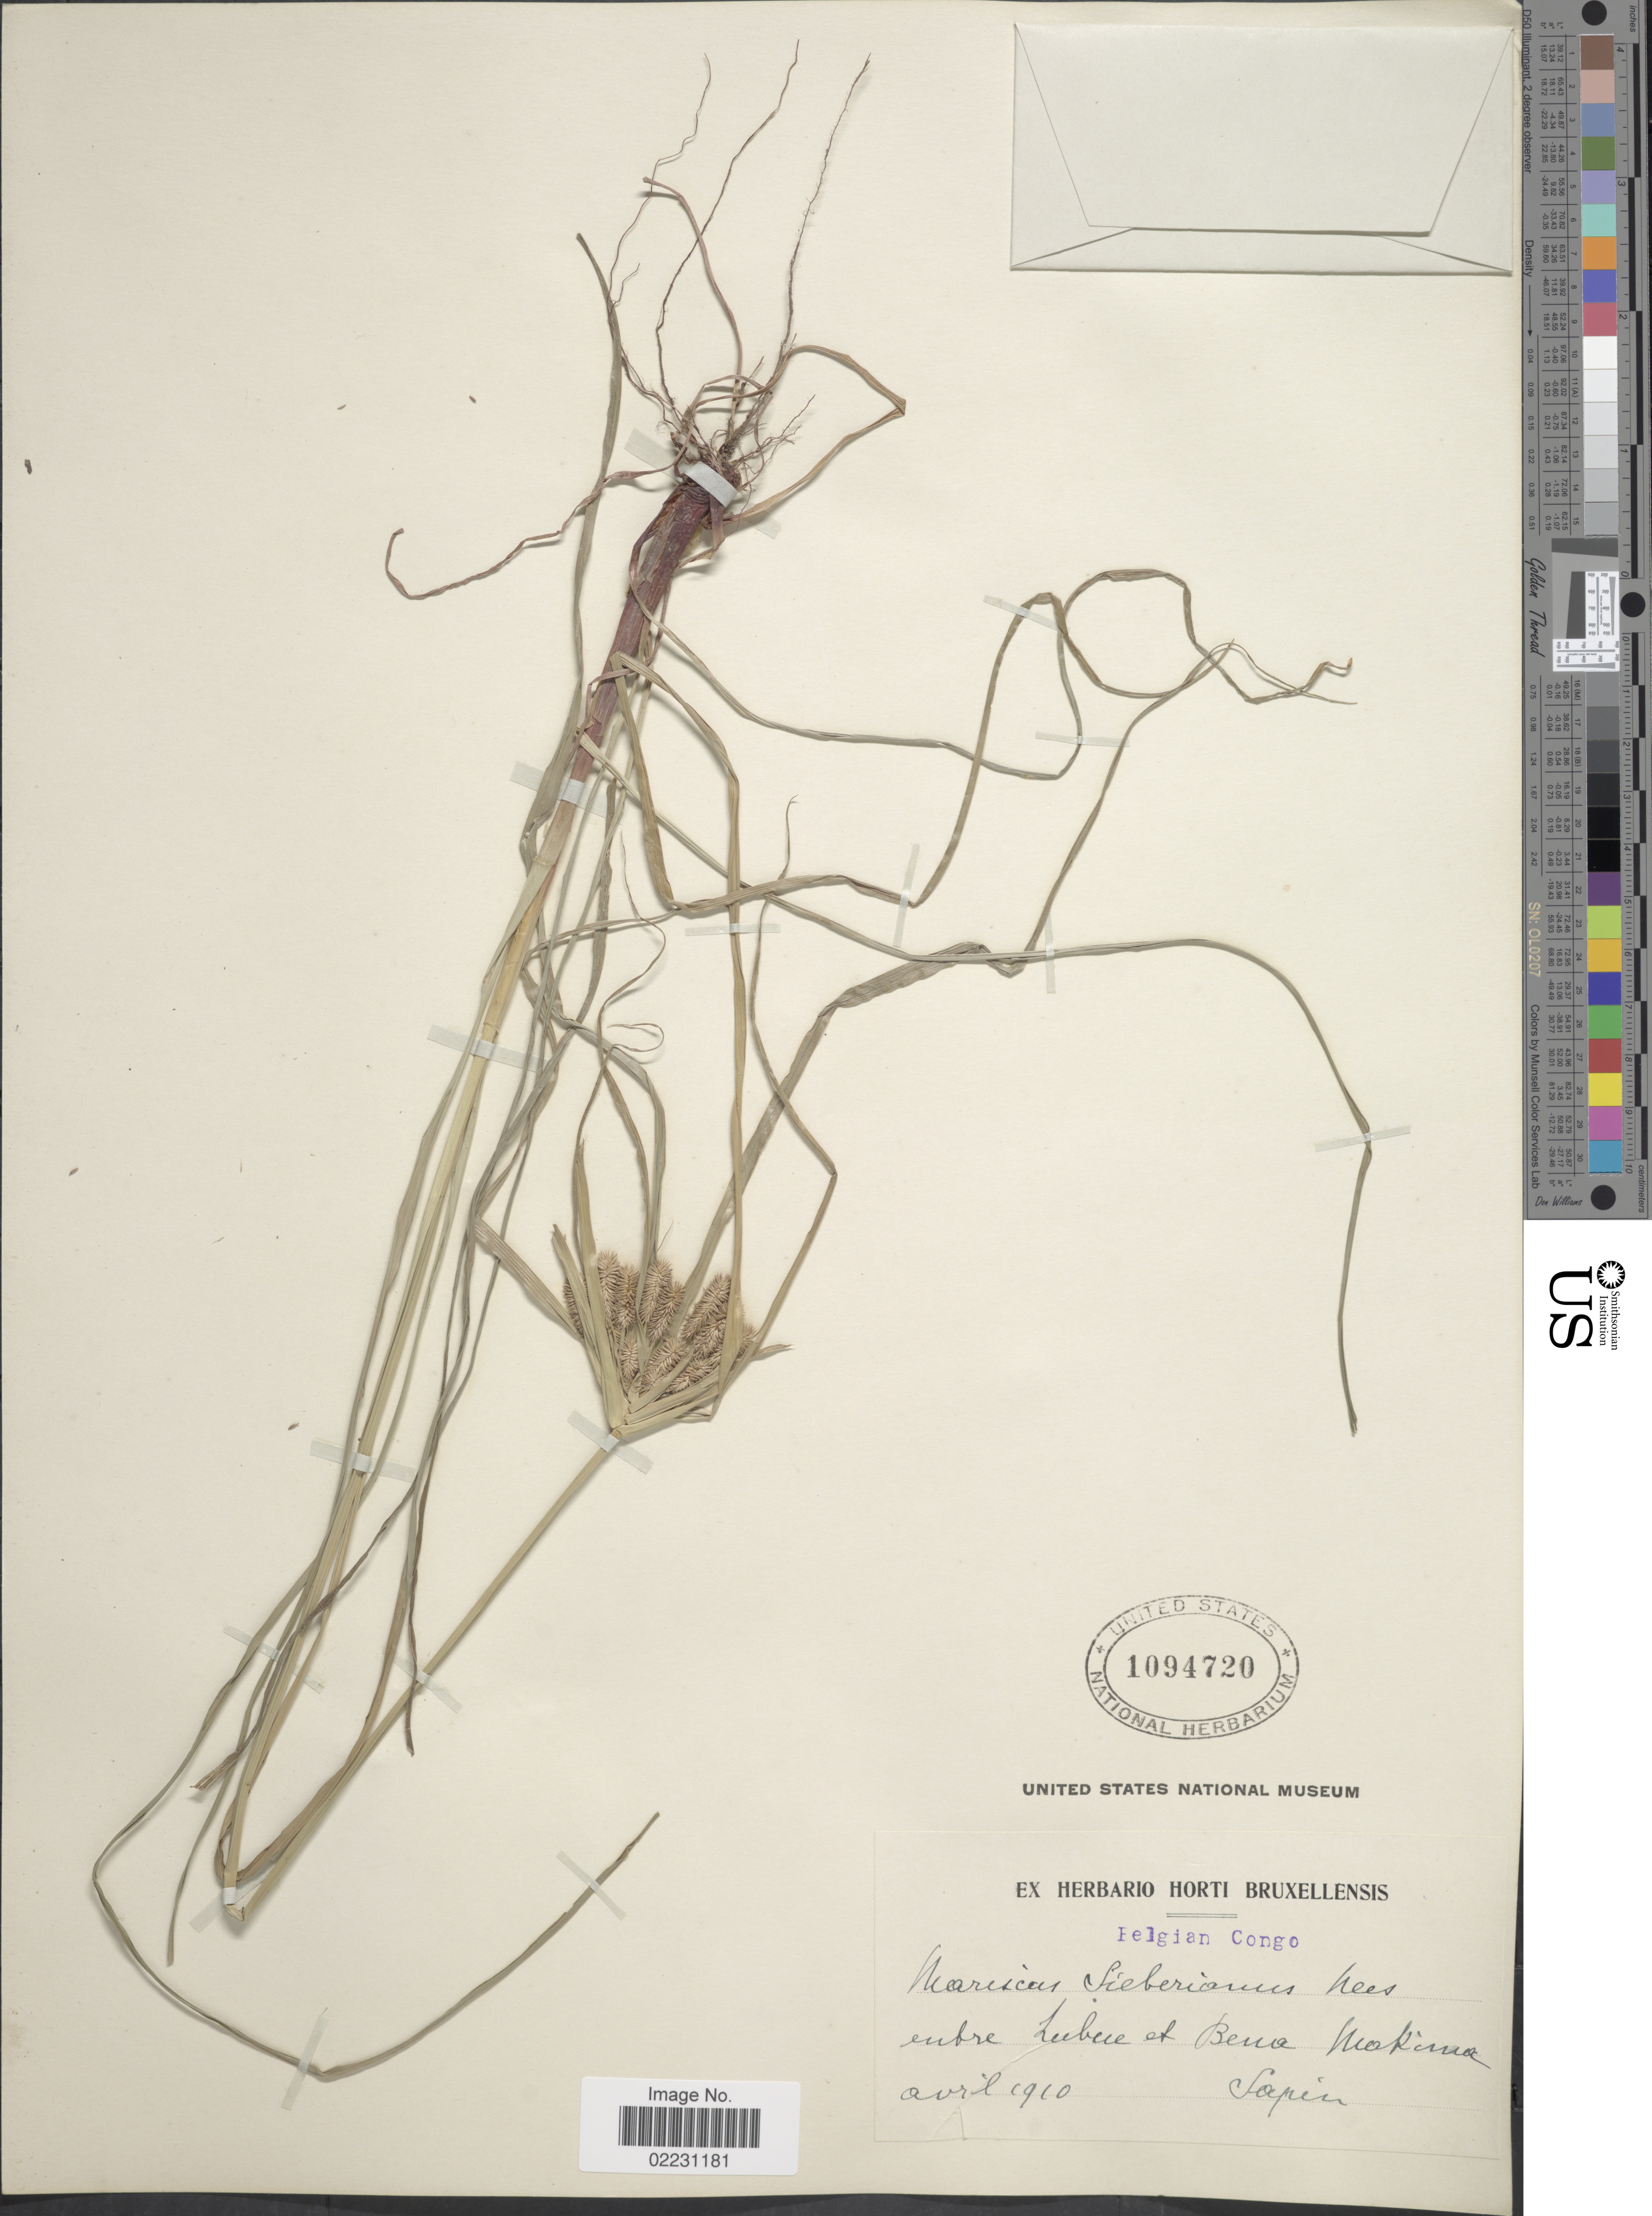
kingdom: Plantae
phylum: Tracheophyta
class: Liliopsida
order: Poales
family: Cyperaceae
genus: Cyperus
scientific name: Cyperus cyperoides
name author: (L.) Kuntze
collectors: A. Sapin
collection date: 1910-04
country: Congo, Democratic Republic of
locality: Belgian Congo. Lubue et Bena Makima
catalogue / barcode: US 1094720